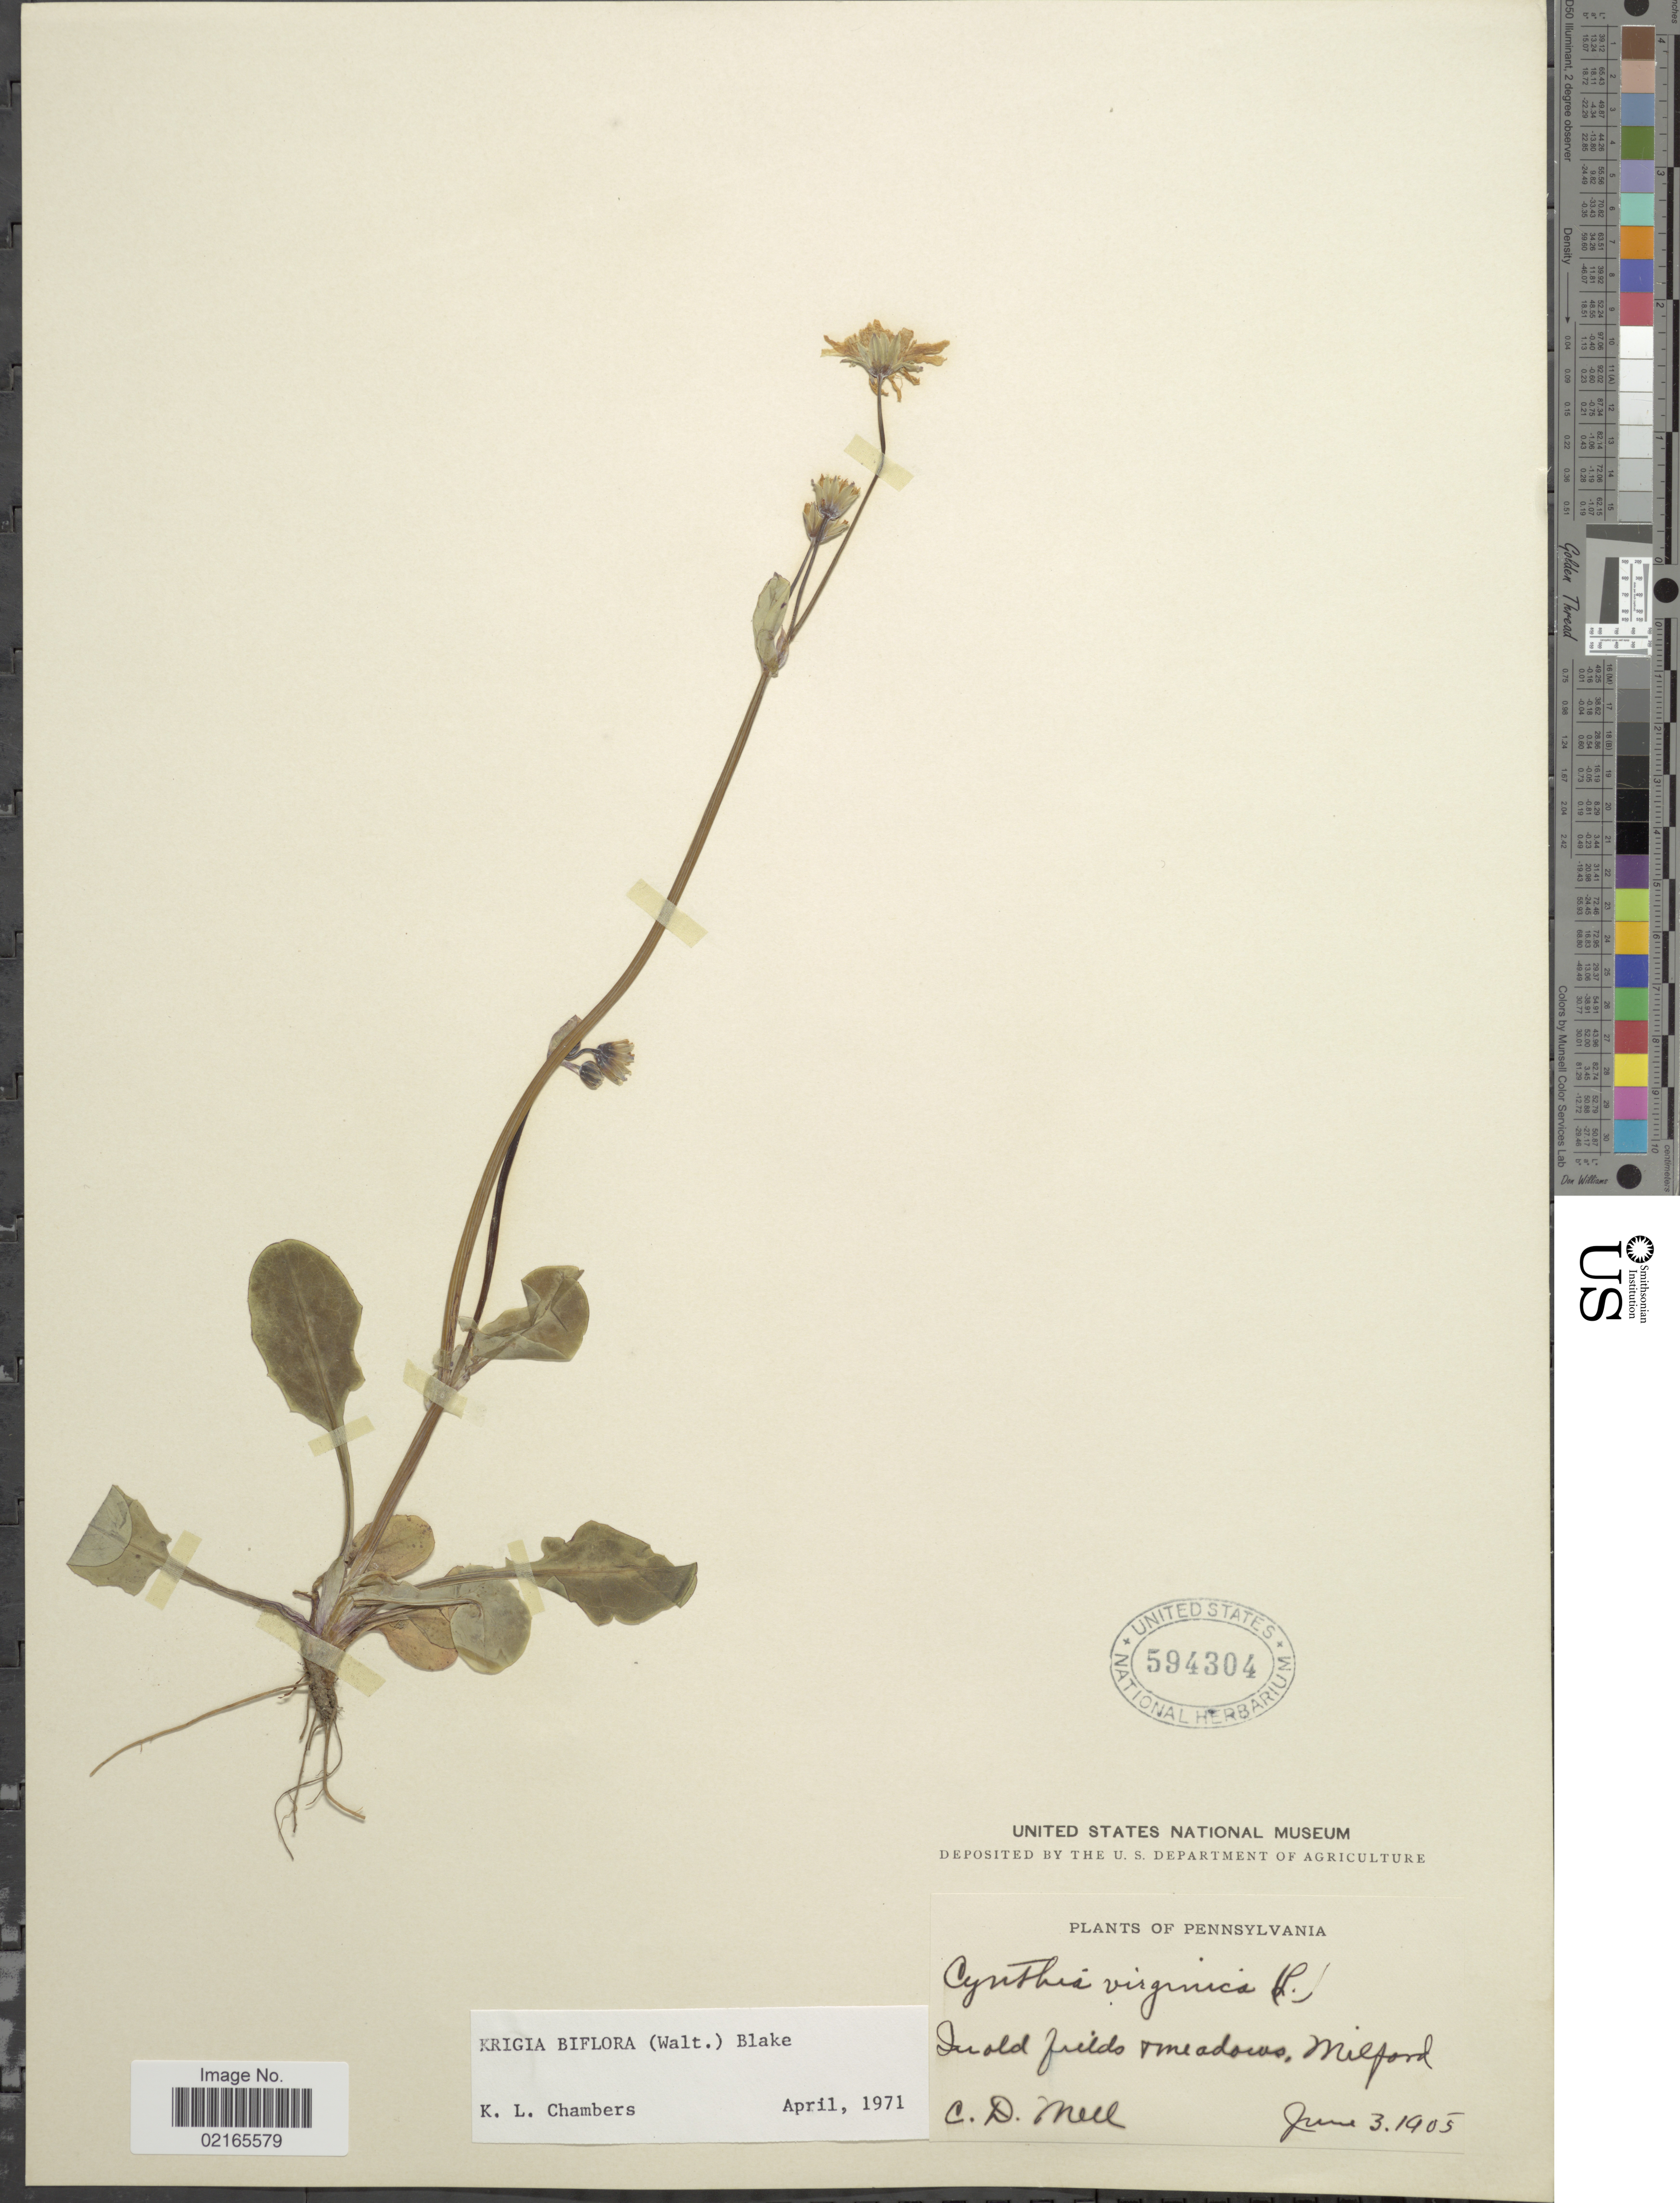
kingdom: Plantae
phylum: Tracheophyta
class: Magnoliopsida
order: Asterales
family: Asteraceae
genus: Krigia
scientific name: Krigia biflora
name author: (Walter) S.F. Blake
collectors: C. D. Mell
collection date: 1905-06-03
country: United States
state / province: Pennsylvania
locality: In old fields, meadows, Milford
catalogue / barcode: US 594304